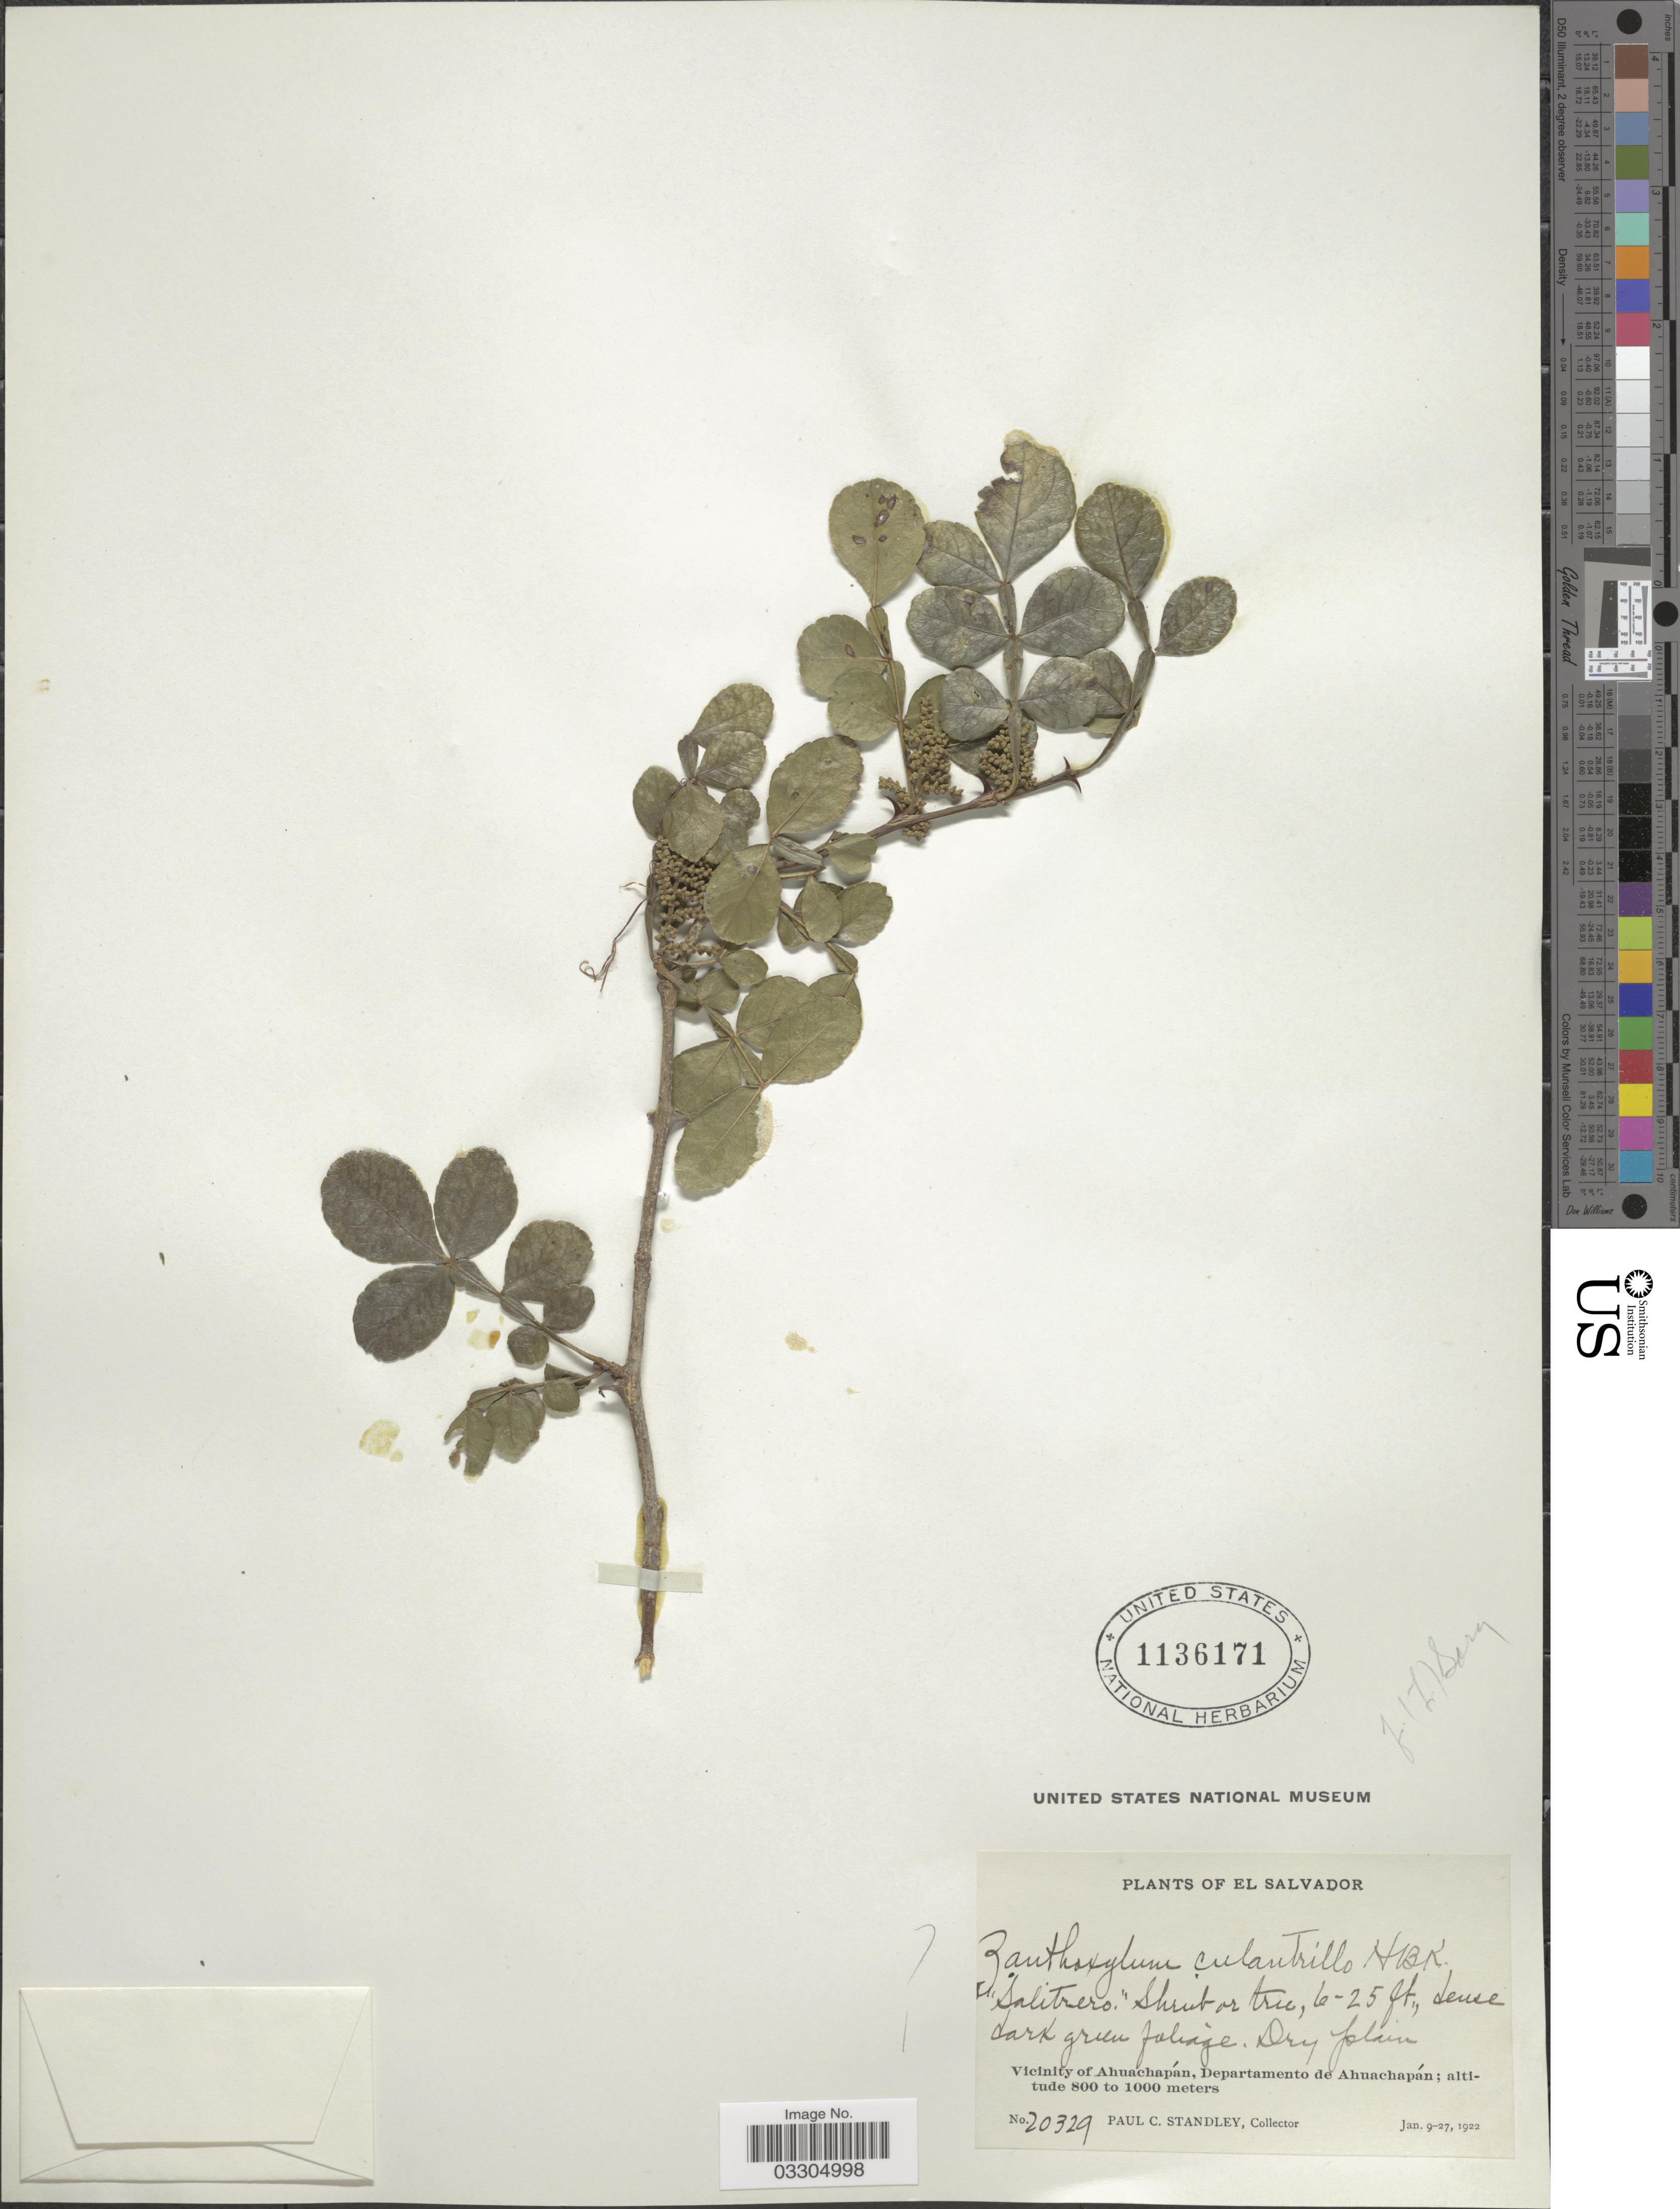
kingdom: Plantae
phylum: Tracheophyta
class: Magnoliopsida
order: Sapindales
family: Rutaceae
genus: Zanthoxylum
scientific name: Zanthoxylum culantrillo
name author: Kunth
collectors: P. C. Standley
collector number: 20329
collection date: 1922-01-09/1922-01-27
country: El Salvador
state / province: Ahuachapan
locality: Vicinity of Ahuachapán, Departamento de Ahuachapán.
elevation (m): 800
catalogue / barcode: US 1136171